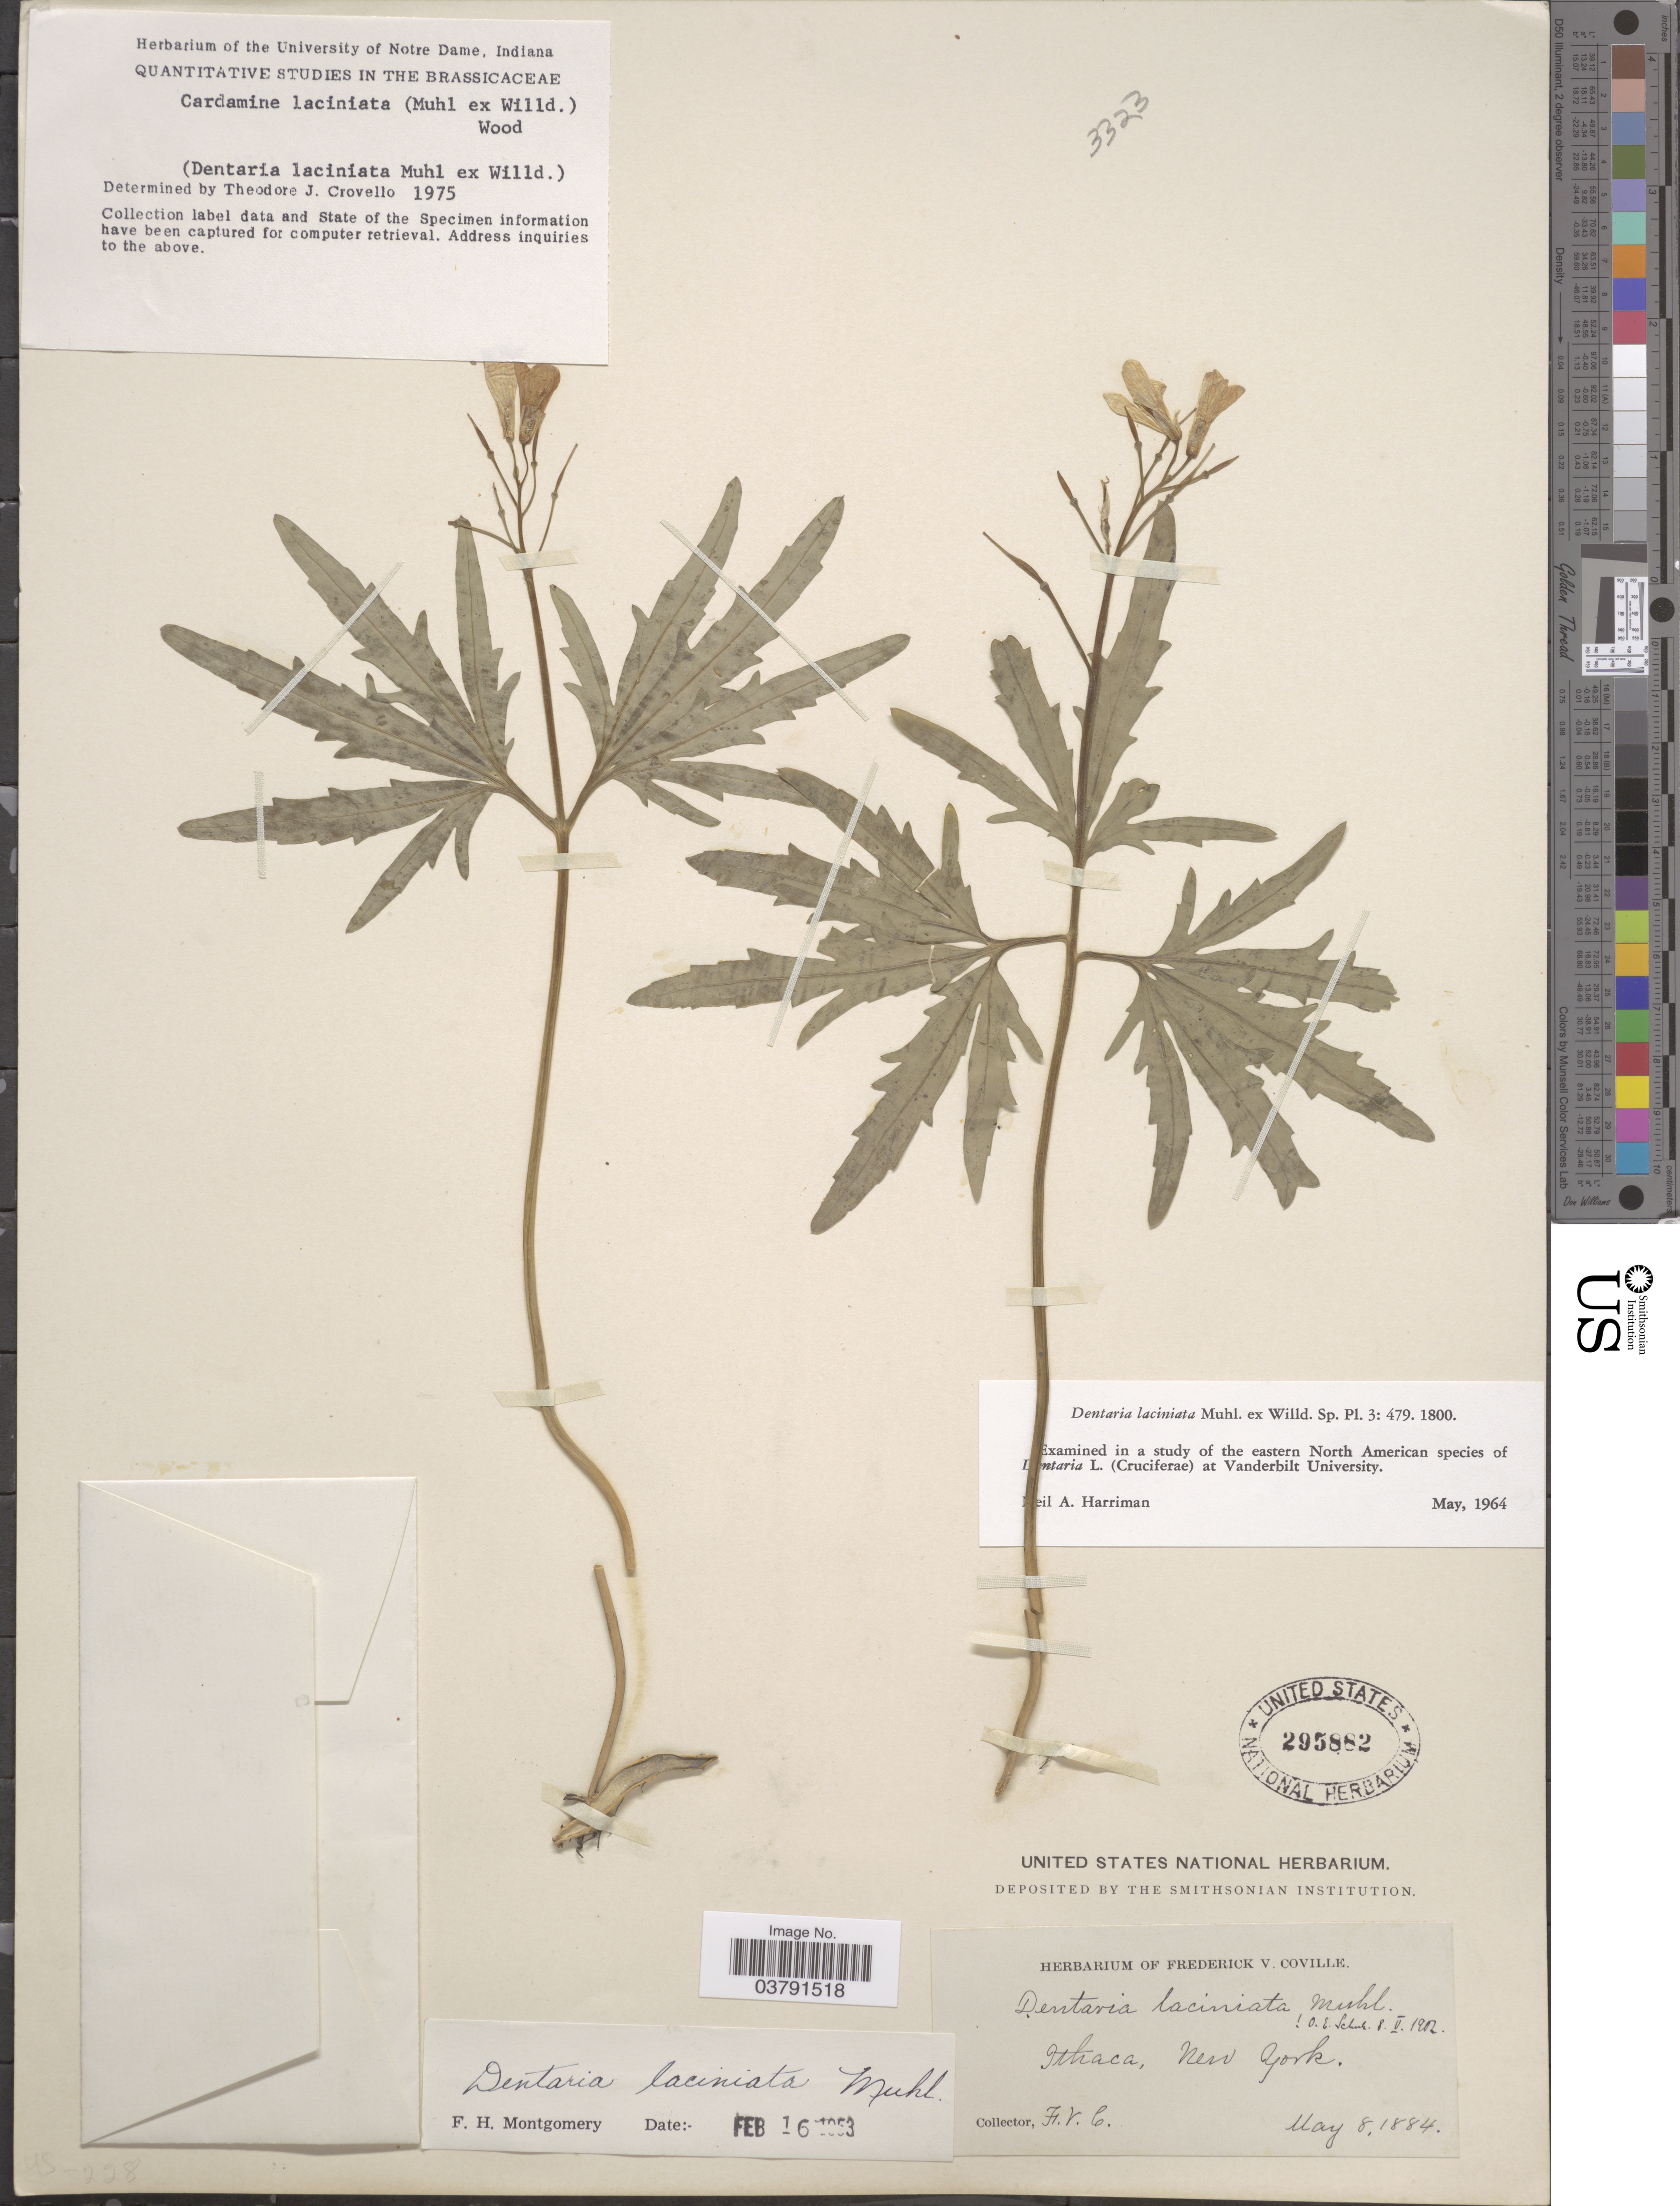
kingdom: Plantae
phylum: Tracheophyta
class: Magnoliopsida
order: Brassicales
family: Brassicaceae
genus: Dentaria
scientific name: Dentaria laciniata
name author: Muhl.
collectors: F. V. Coville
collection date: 1884-05-08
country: United States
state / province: New York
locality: Ithaca.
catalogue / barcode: US 295882